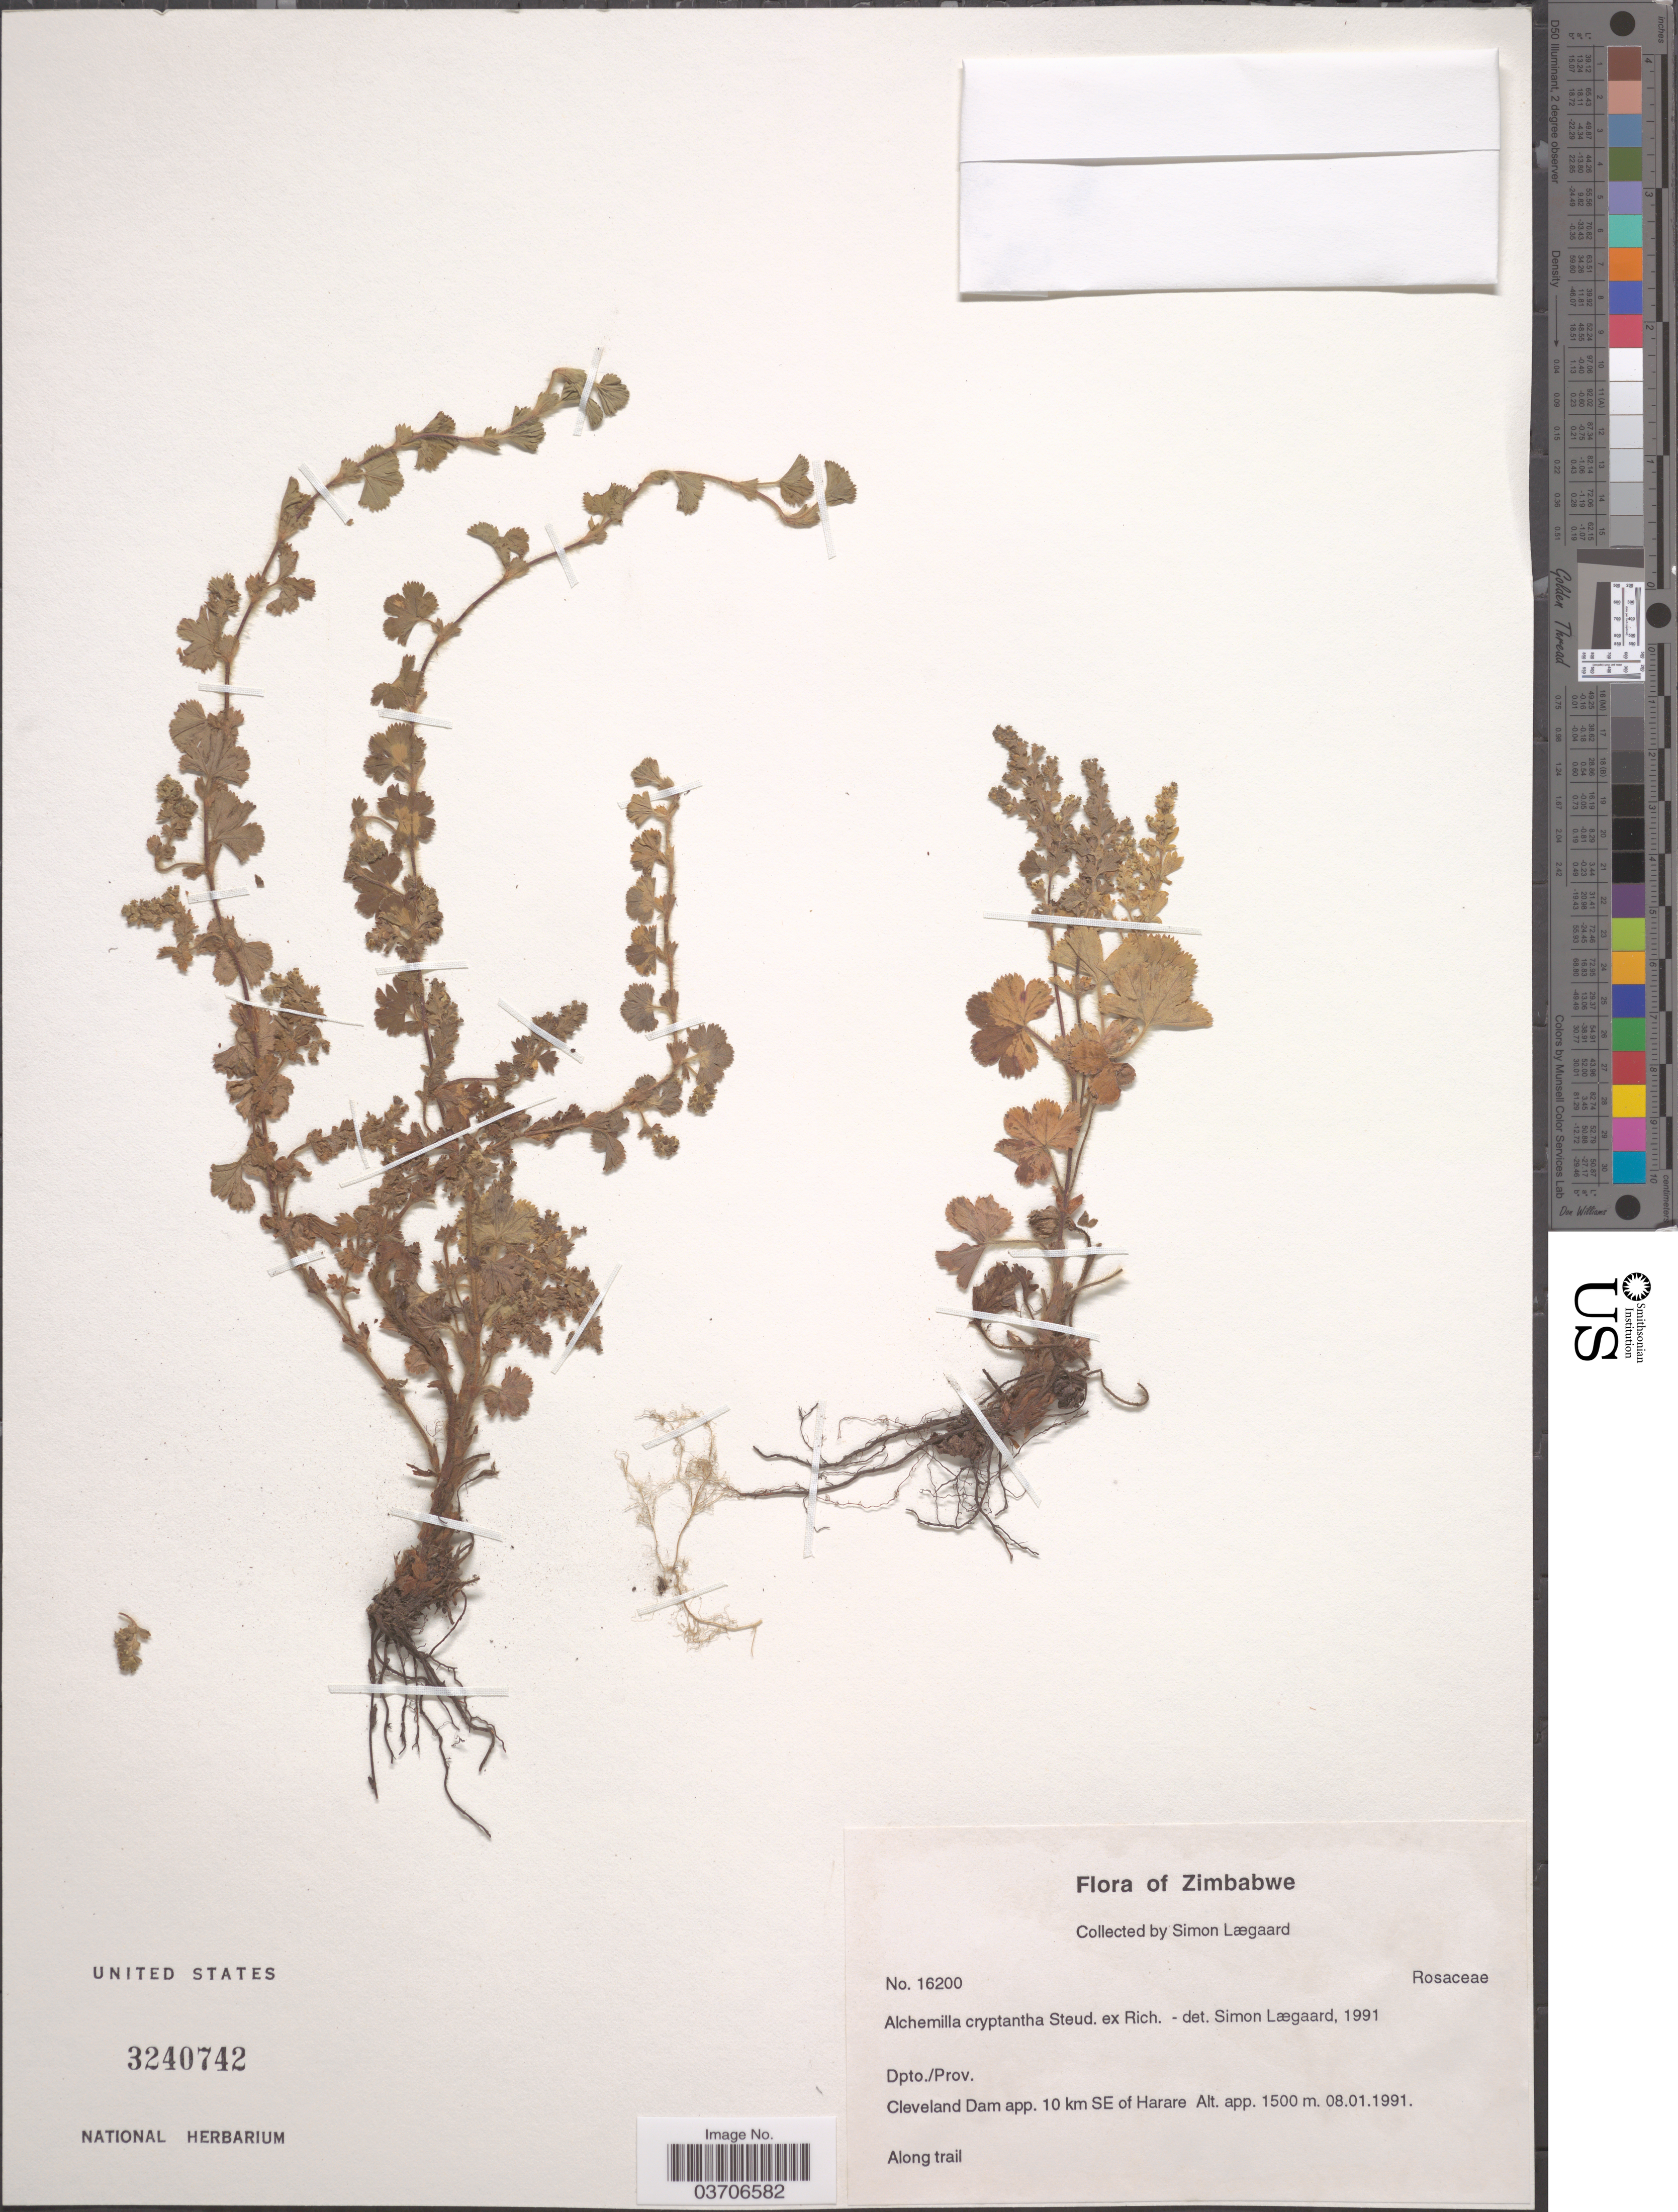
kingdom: Plantae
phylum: Tracheophyta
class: Magnoliopsida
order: Rosales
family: Rosaceae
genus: Alchemilla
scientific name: Alchemilla cryptantha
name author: Steud. ex A. Rich.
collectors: S. Lægaard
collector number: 16200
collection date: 1991-01-08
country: Zimbabwe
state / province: Harare (city)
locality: Dpto./Prov. Cleveland Dam app. 10 km SE of Harare.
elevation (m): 1500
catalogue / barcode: US 3240742